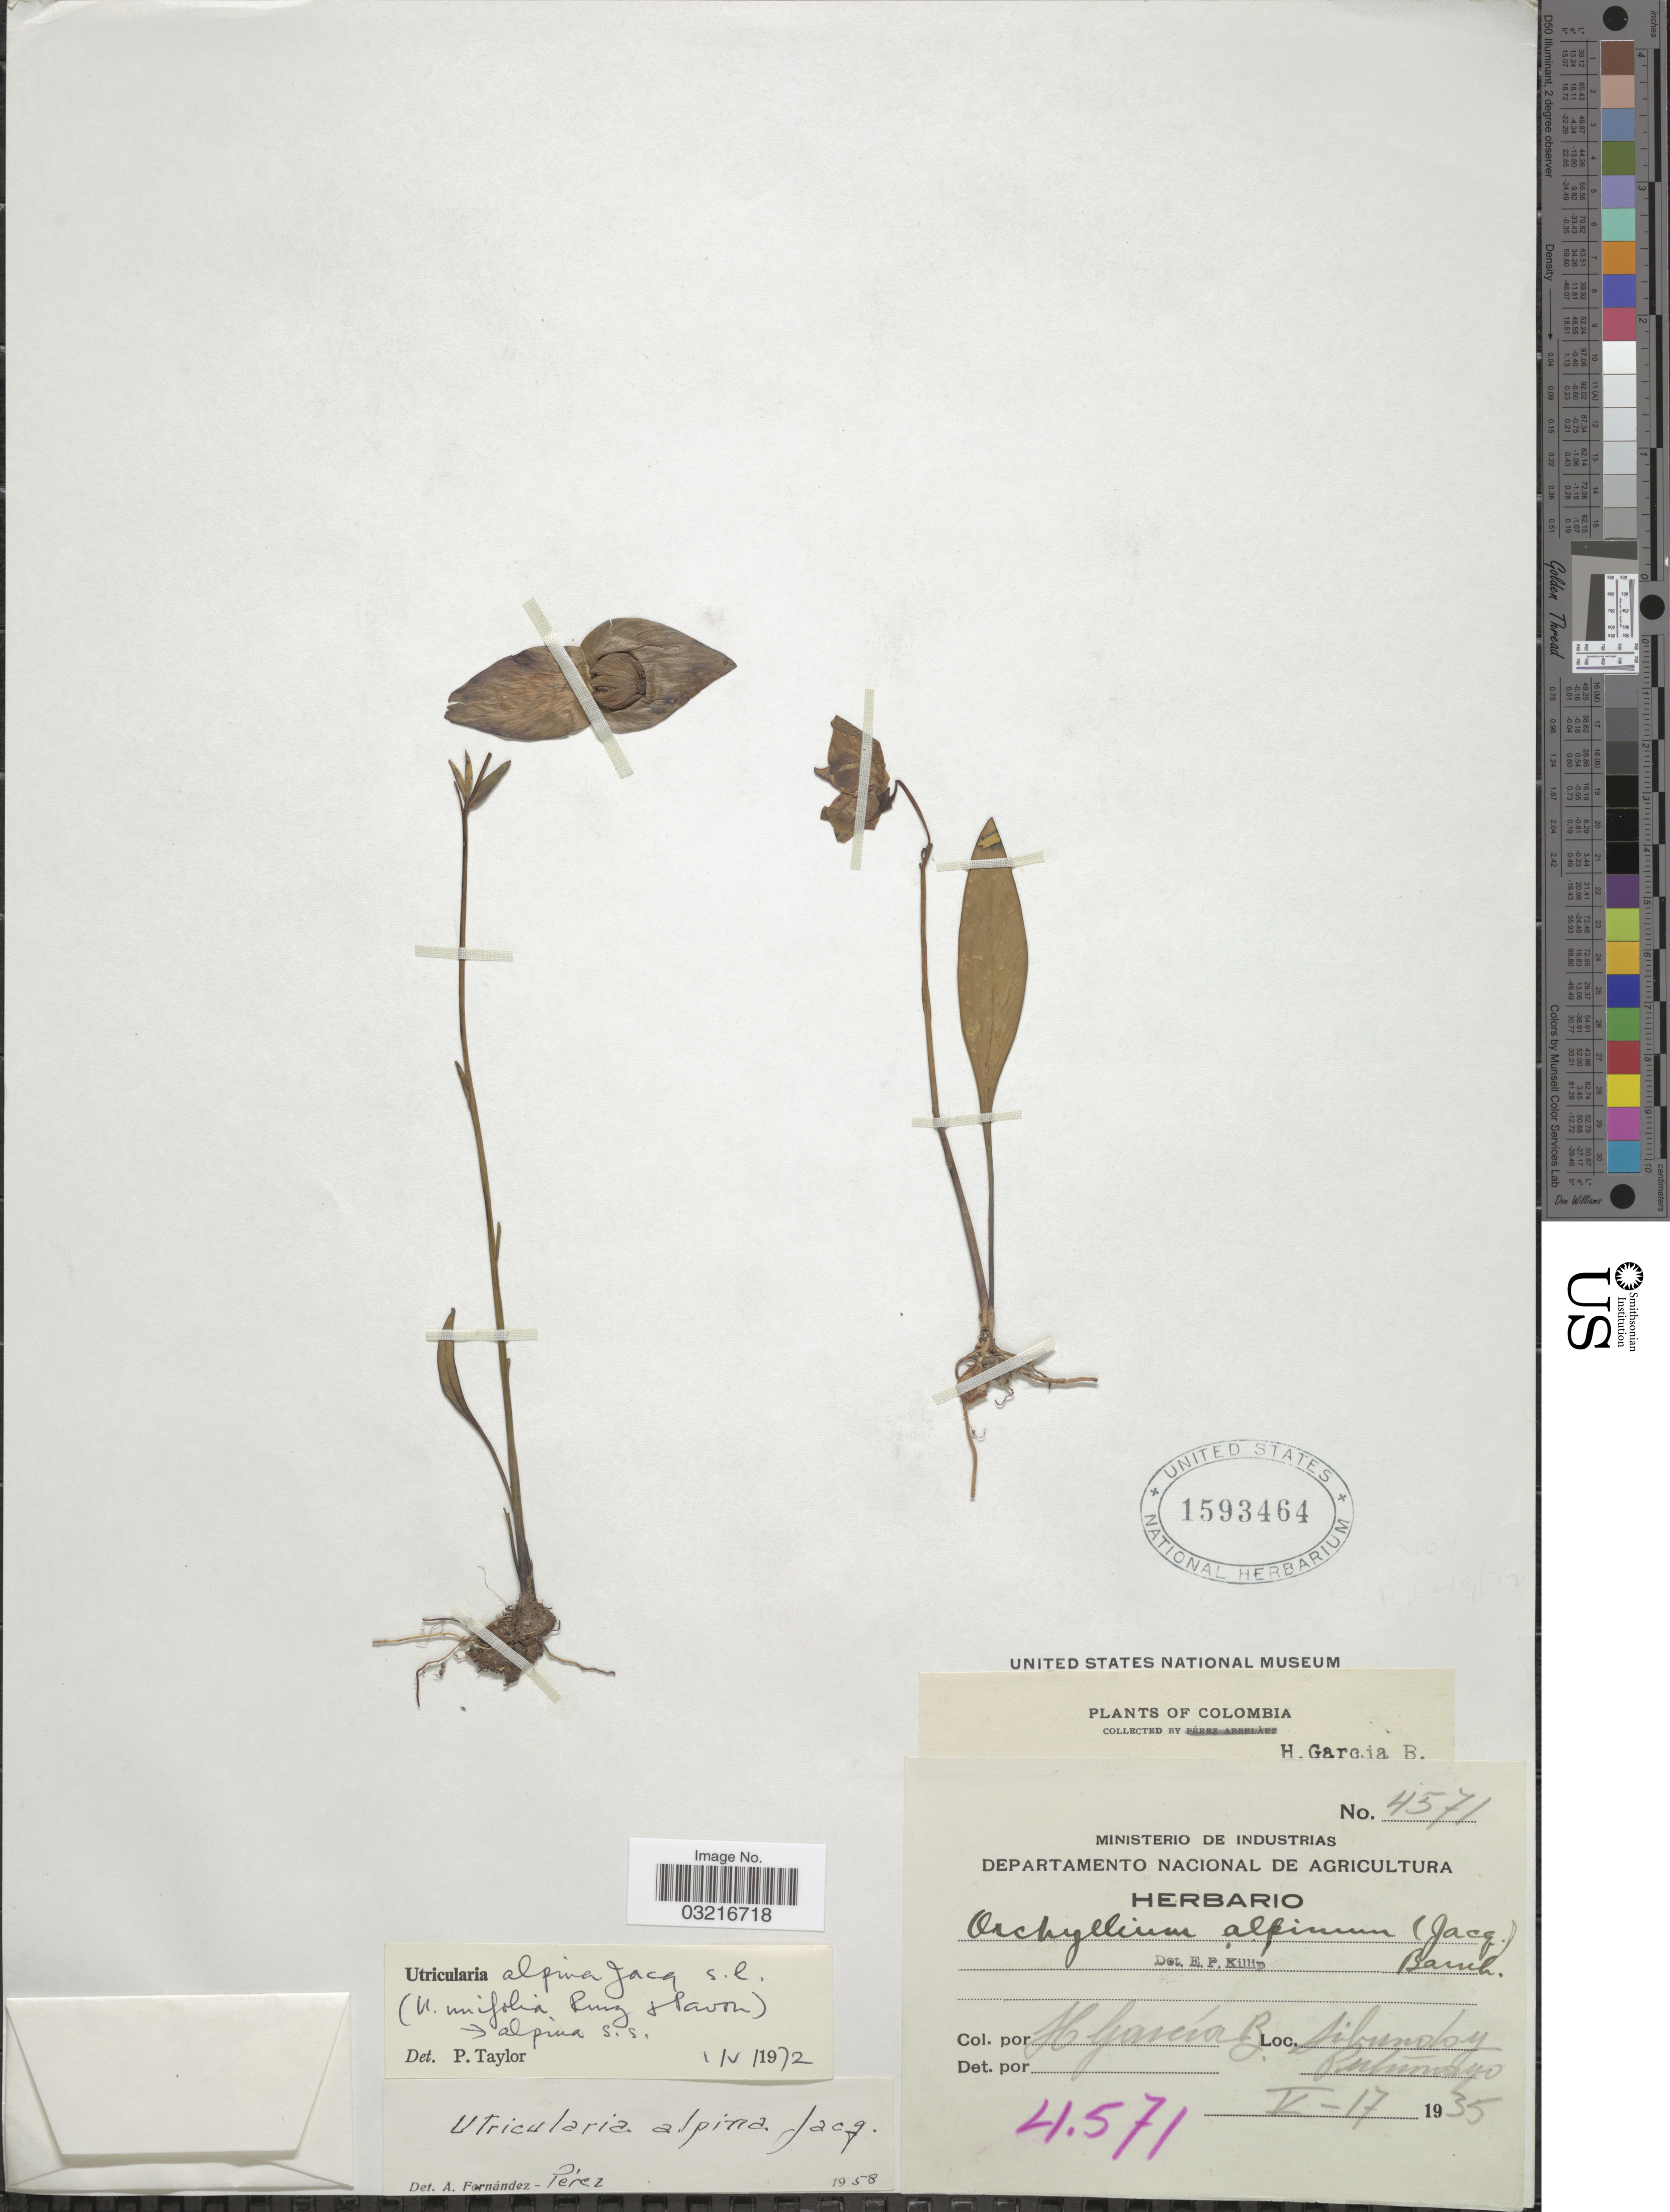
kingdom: Plantae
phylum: Tracheophyta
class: Magnoliopsida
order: Lamiales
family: Lentibulariaceae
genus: Utricularia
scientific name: Utricularia unifolia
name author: Ruiz & Pav.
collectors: H. García B.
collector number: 4571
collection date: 1935-05-17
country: Colombia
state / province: Putumayo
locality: Sibundoy.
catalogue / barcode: US 1593464